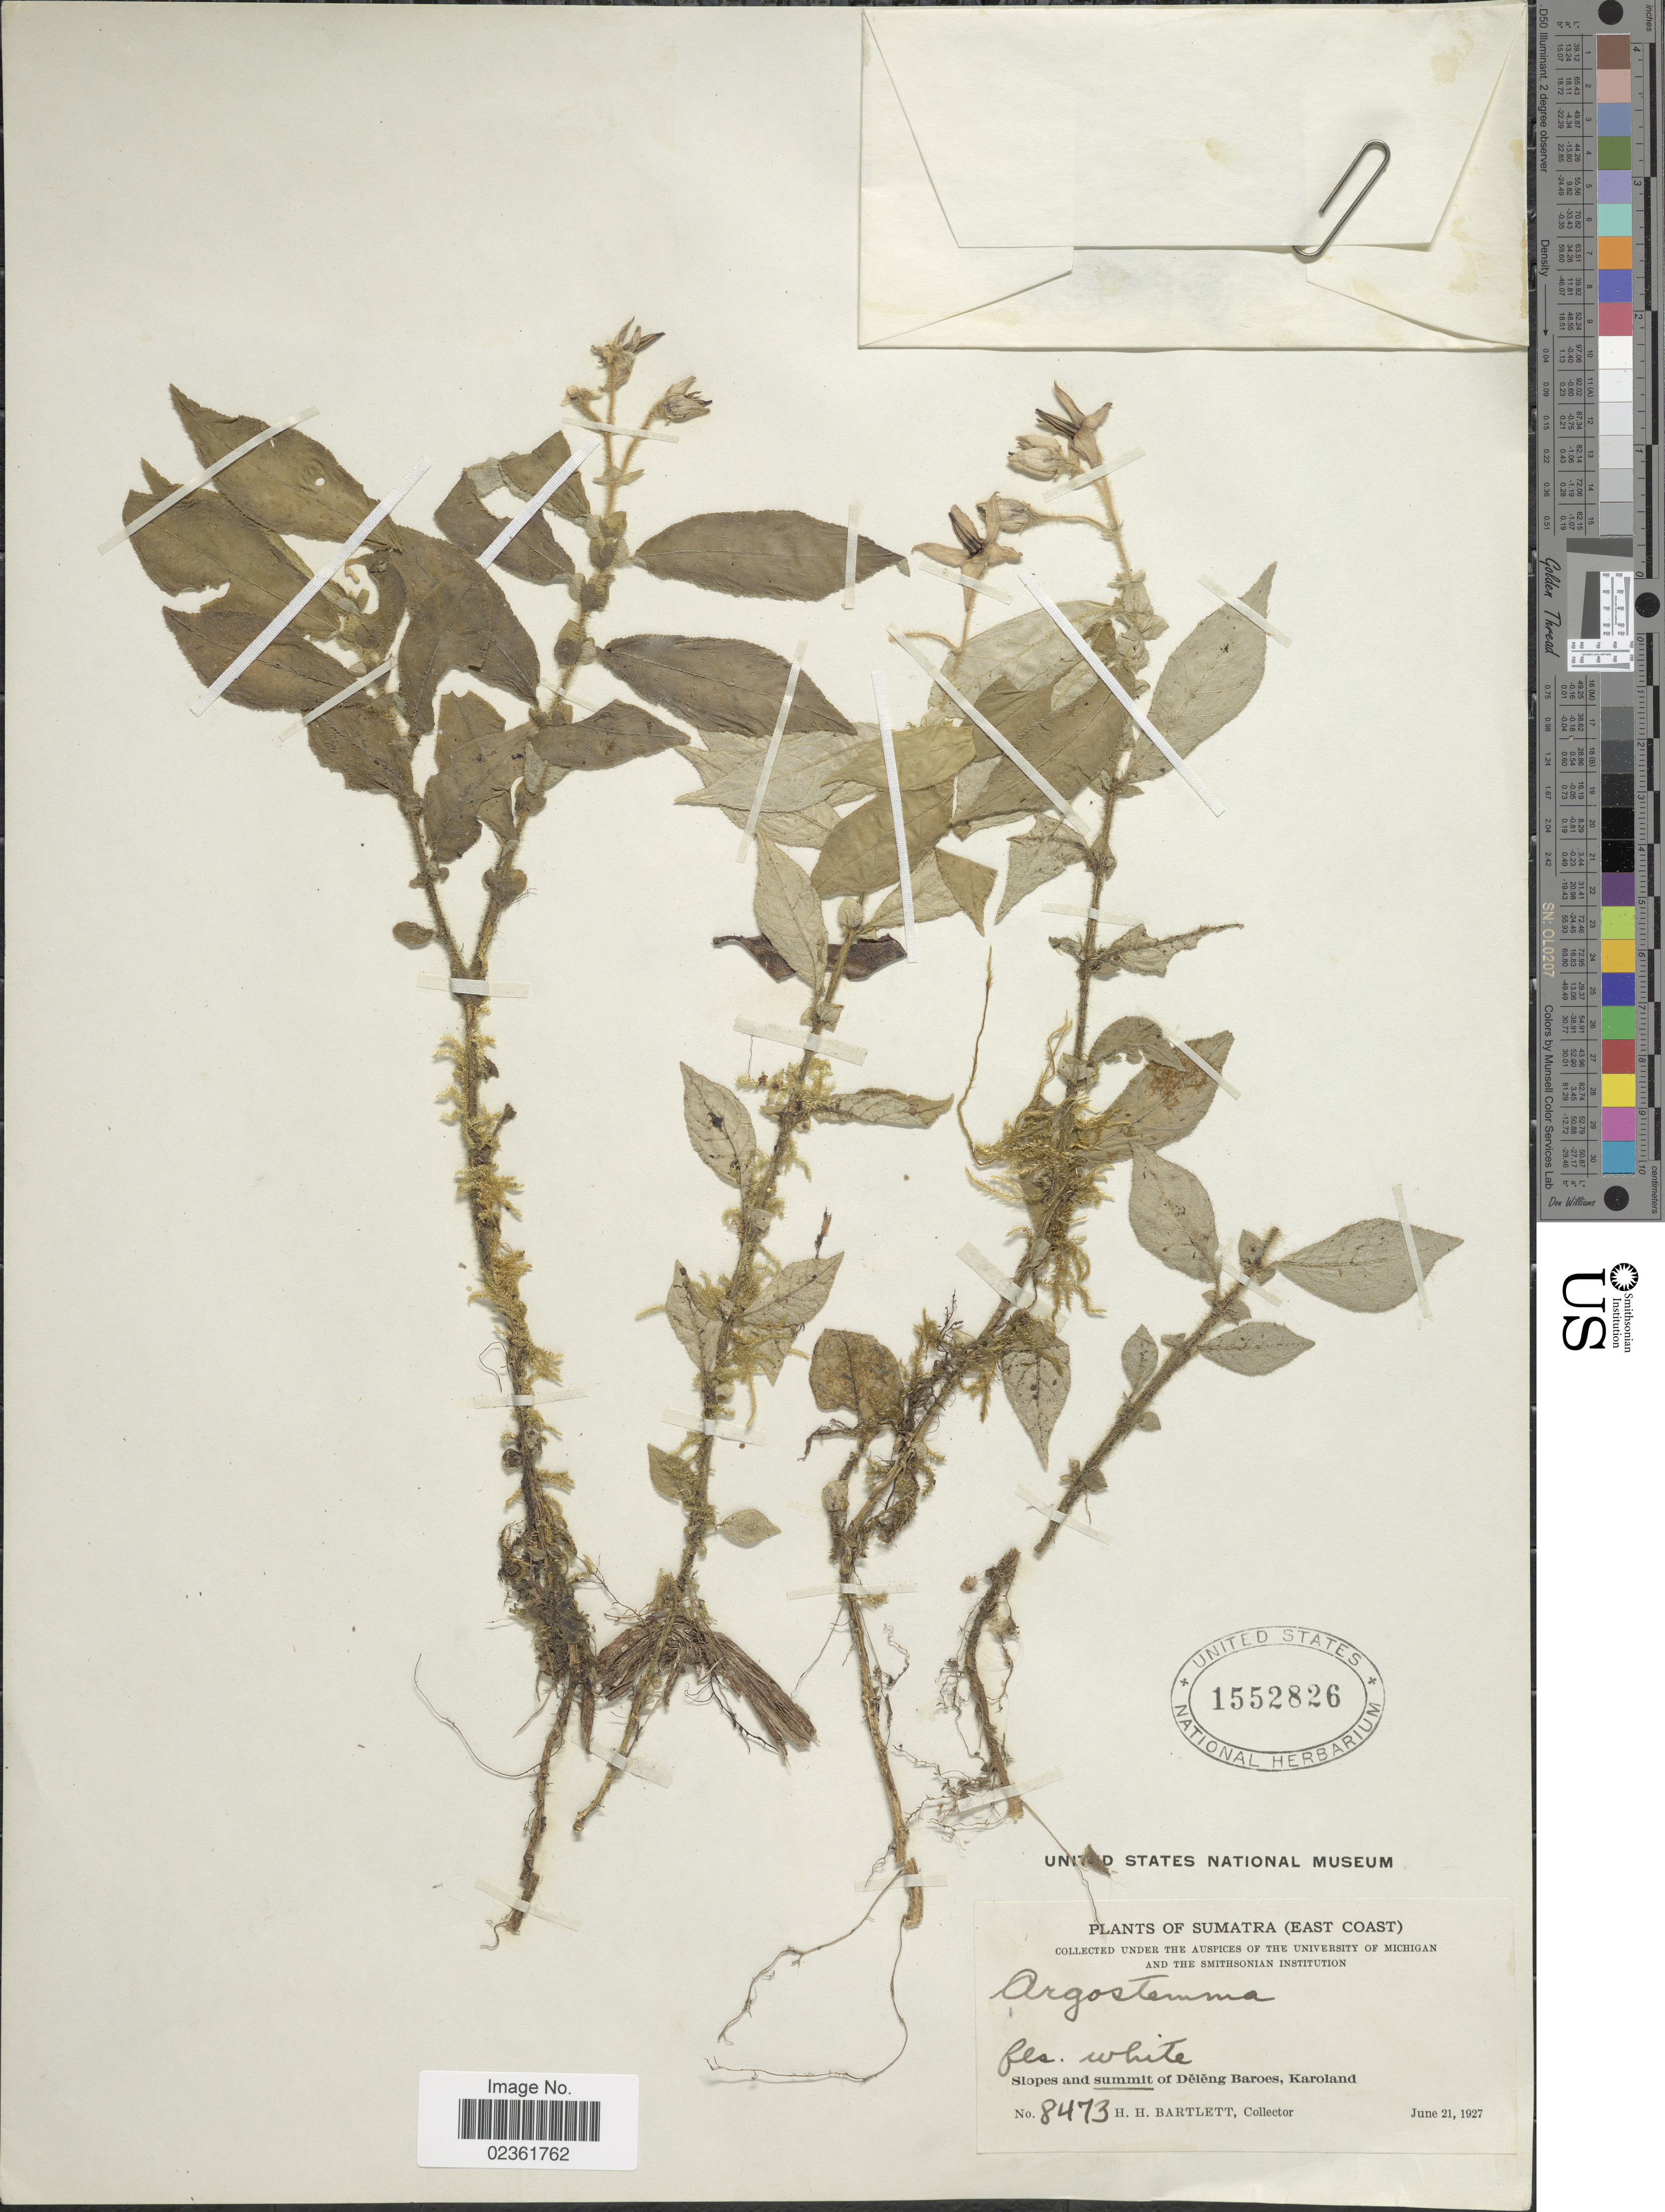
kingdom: Plantae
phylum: Tracheophyta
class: Magnoliopsida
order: Gentianales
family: Rubiaceae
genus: Argostemma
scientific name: Argostemma sp.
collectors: H. H. Bartlett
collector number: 8473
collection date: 1927-06-21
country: Indonesia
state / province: Sumatra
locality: (East Coast), Slopes and summit of Deleng Baroes, Karoland.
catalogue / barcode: US 1552826